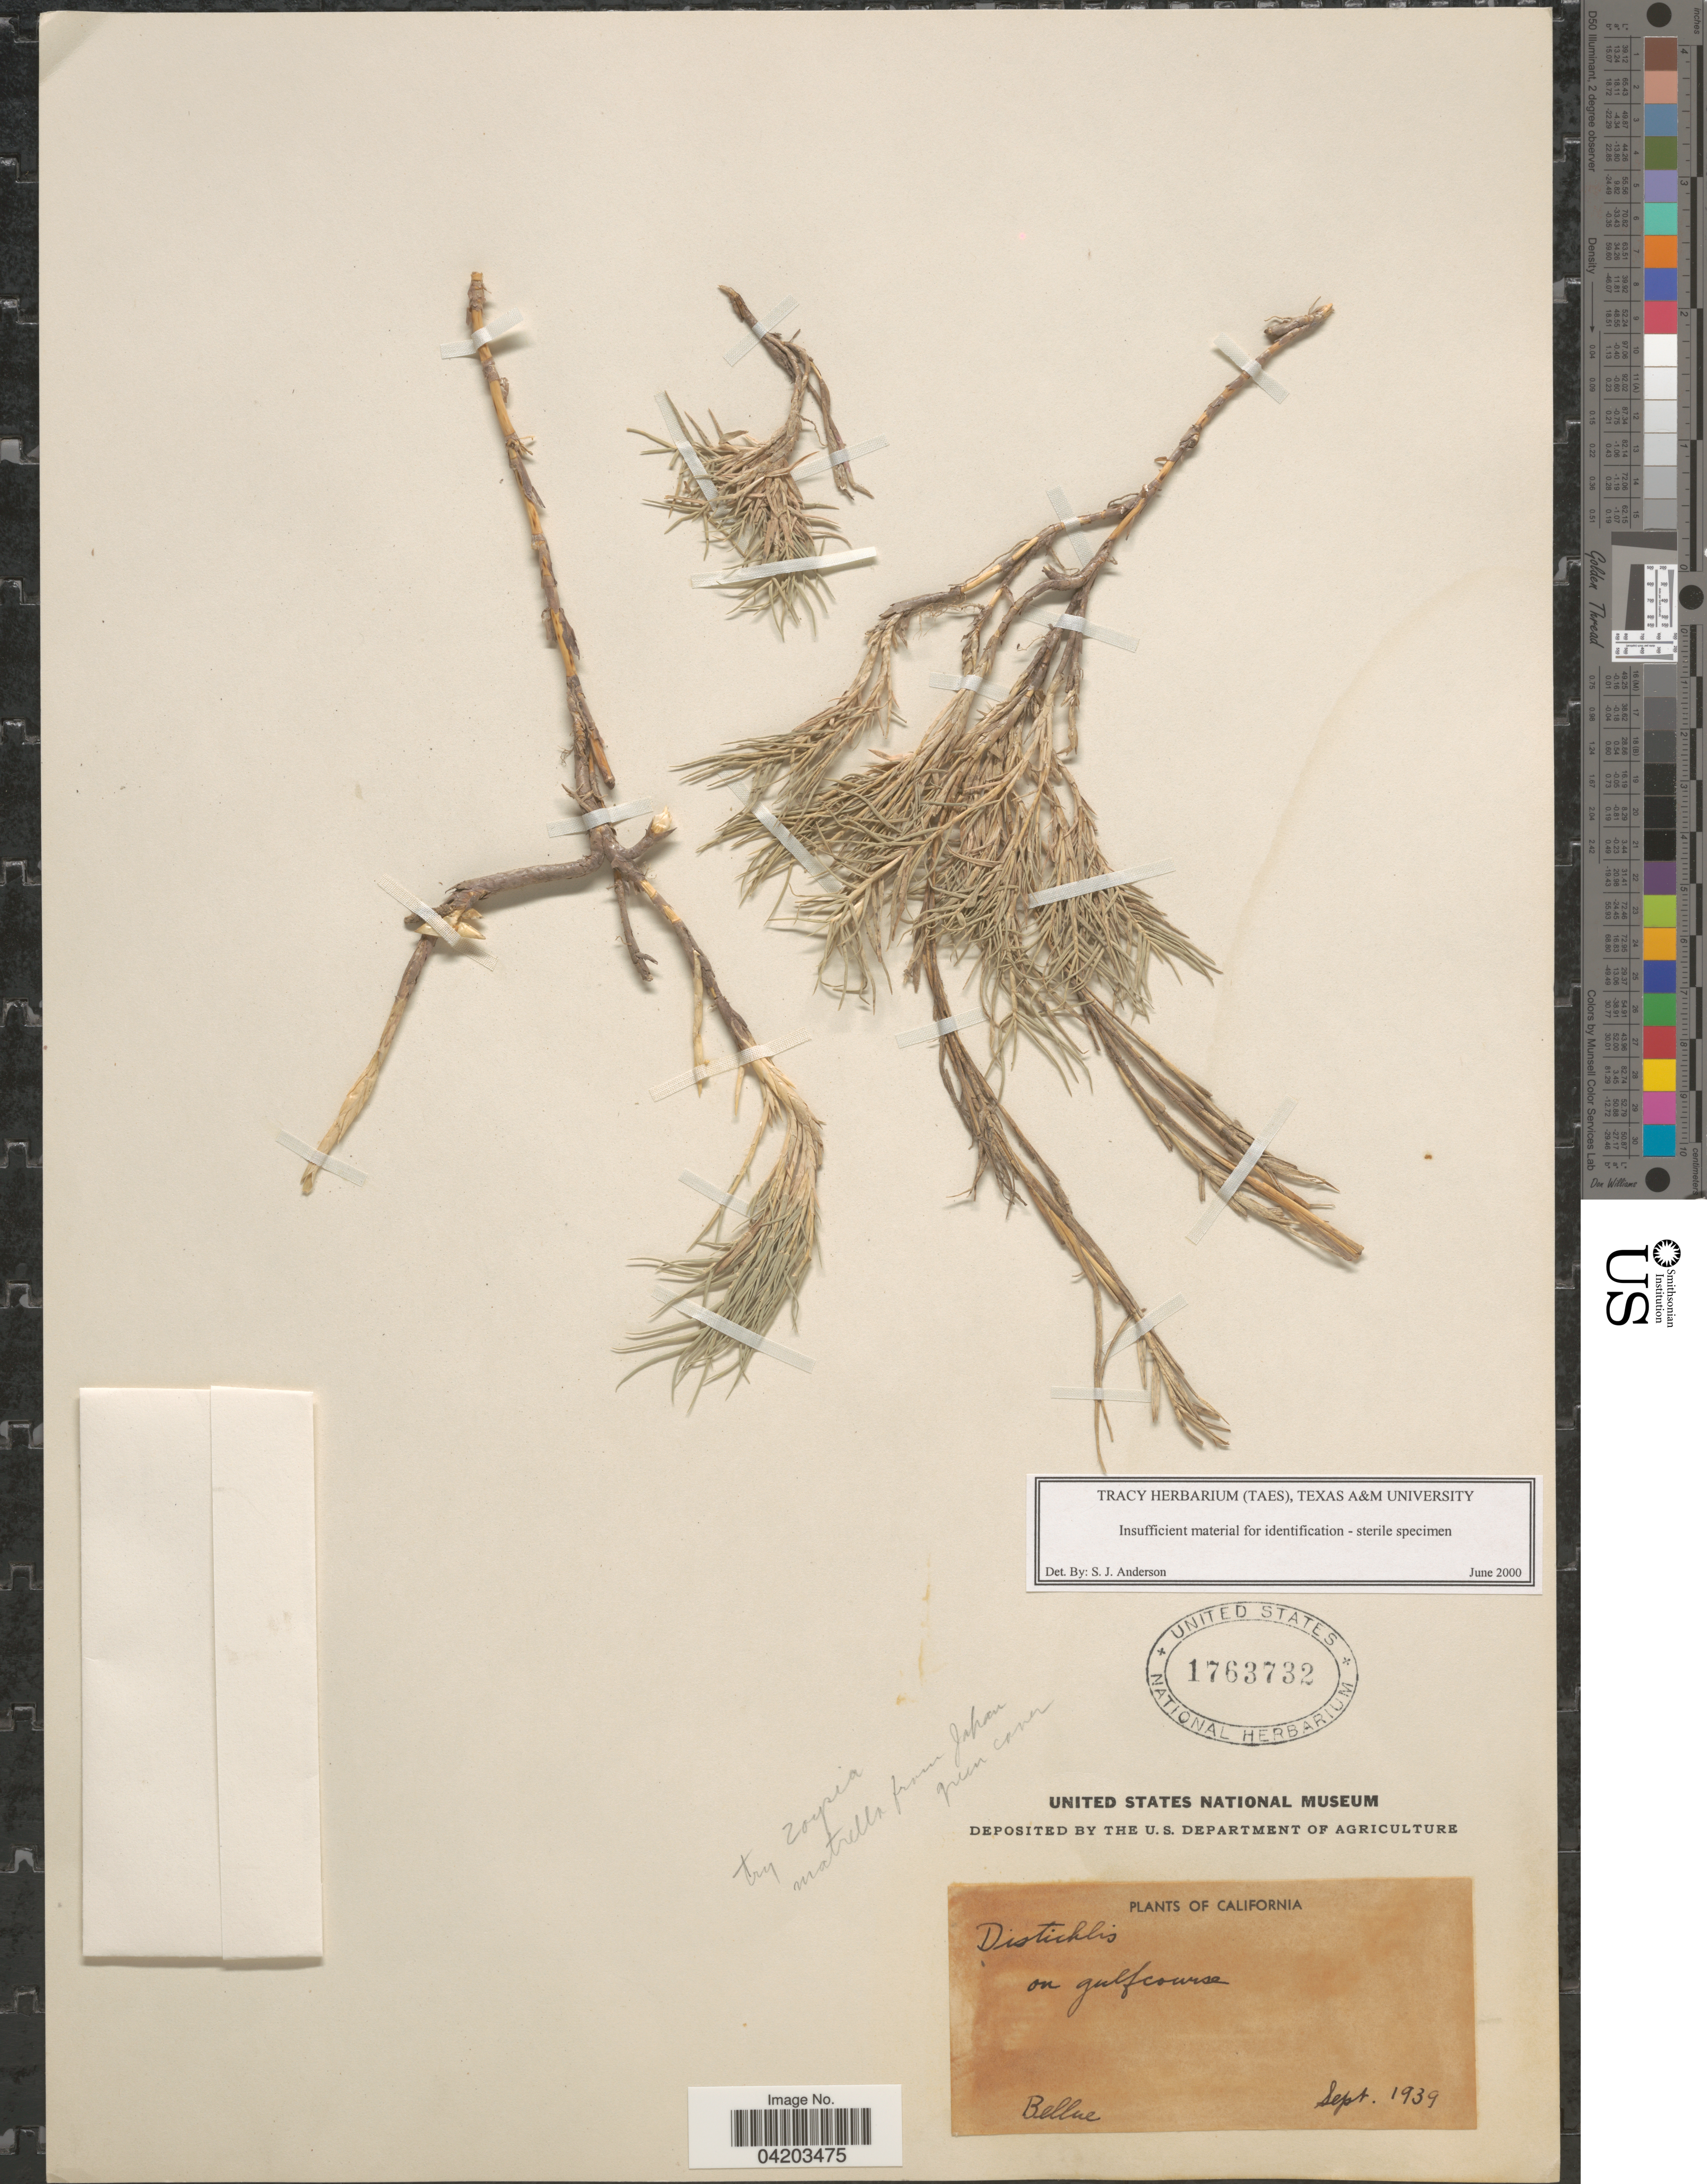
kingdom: Plantae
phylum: Tracheophyta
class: Liliopsida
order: Poales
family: Poaceae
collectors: Bellue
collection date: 1939-09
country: United States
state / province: California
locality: On gulfcourse.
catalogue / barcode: US 1763732